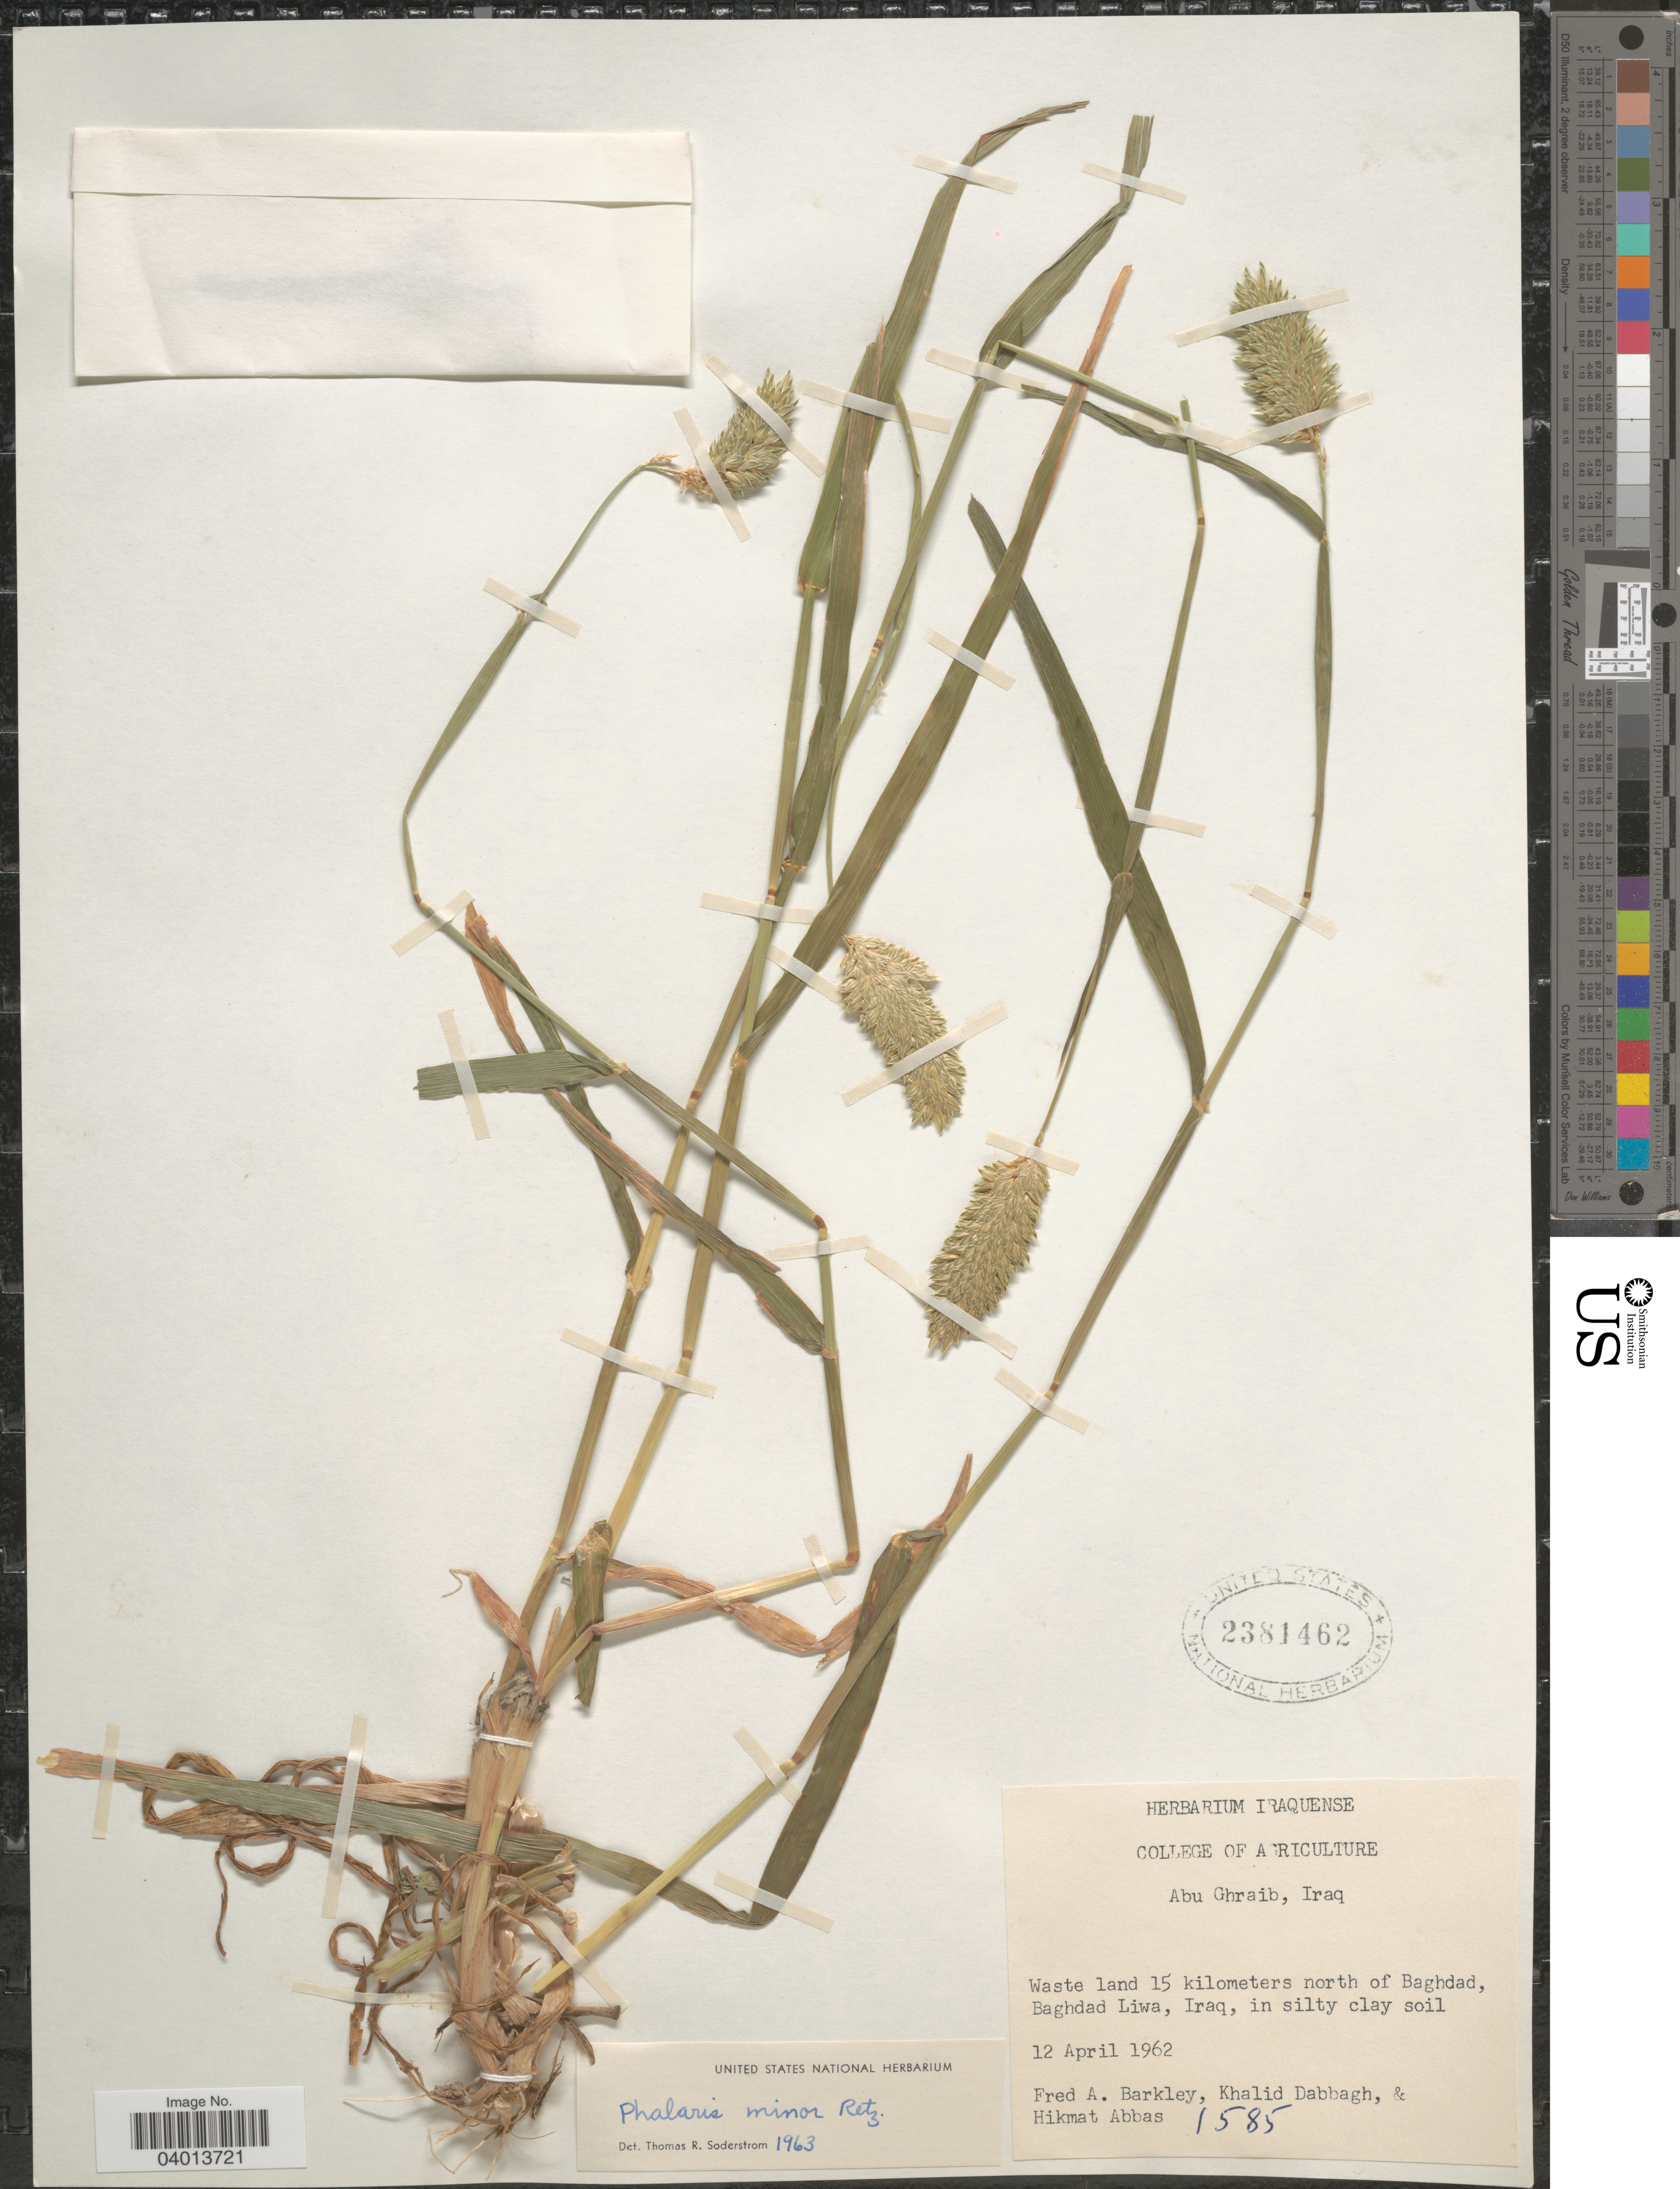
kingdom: Plantae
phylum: Tracheophyta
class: Liliopsida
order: Poales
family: Poaceae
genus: Phalaris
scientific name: Phalaris minor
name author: Retz.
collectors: F. A. Barkley, K. Dabbagh & H. Abbas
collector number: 1585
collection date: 1962-04-12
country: Iraq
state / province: Baghdad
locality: Abu Ghraib. [unsure placement] 15 kilometers north of Baghdad, Baghdad Liwa.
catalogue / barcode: US 2381462